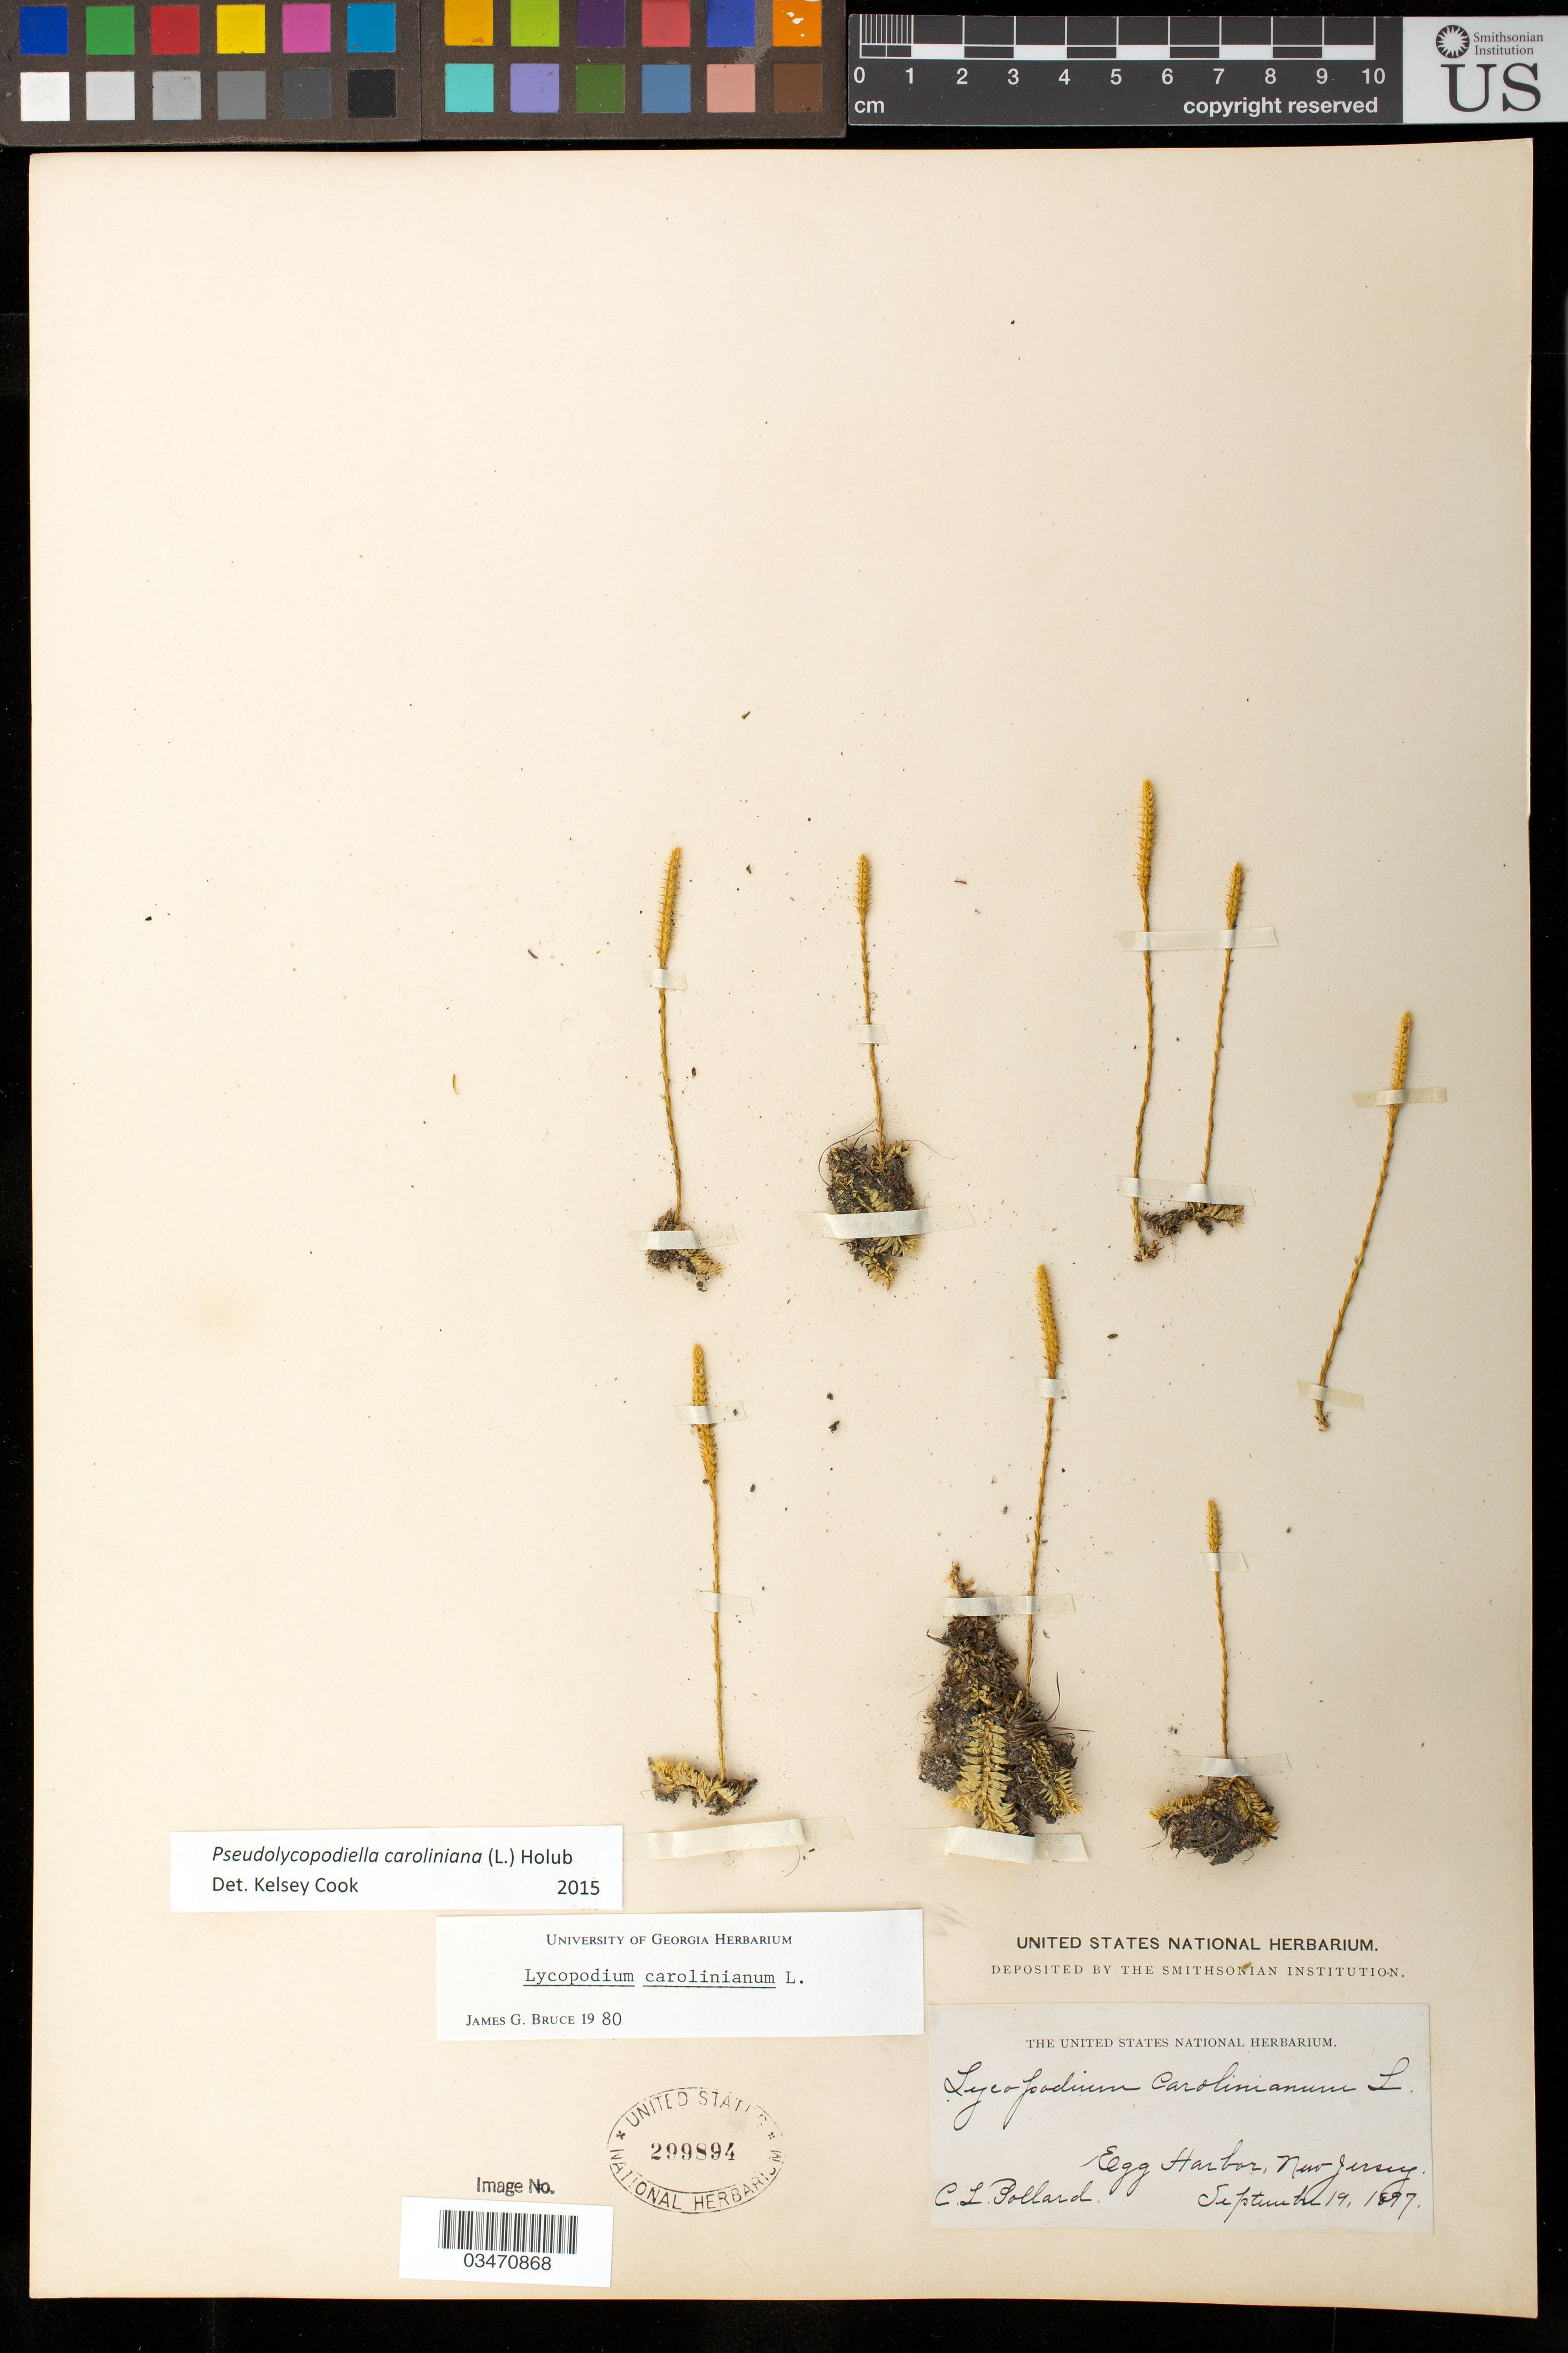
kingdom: Plantae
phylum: Tracheophyta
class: Lycopodiopsida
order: Lycopodiales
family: Lycopodiaceae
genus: Pseudolycopodiella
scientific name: Pseudolycopodiella carnosa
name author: (Silveira) Holub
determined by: Cook, K.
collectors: C. L. Pollard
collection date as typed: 19 Sep 1897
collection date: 1897-09-19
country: United States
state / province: New Jersey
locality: Egg harbor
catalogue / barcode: US 299894